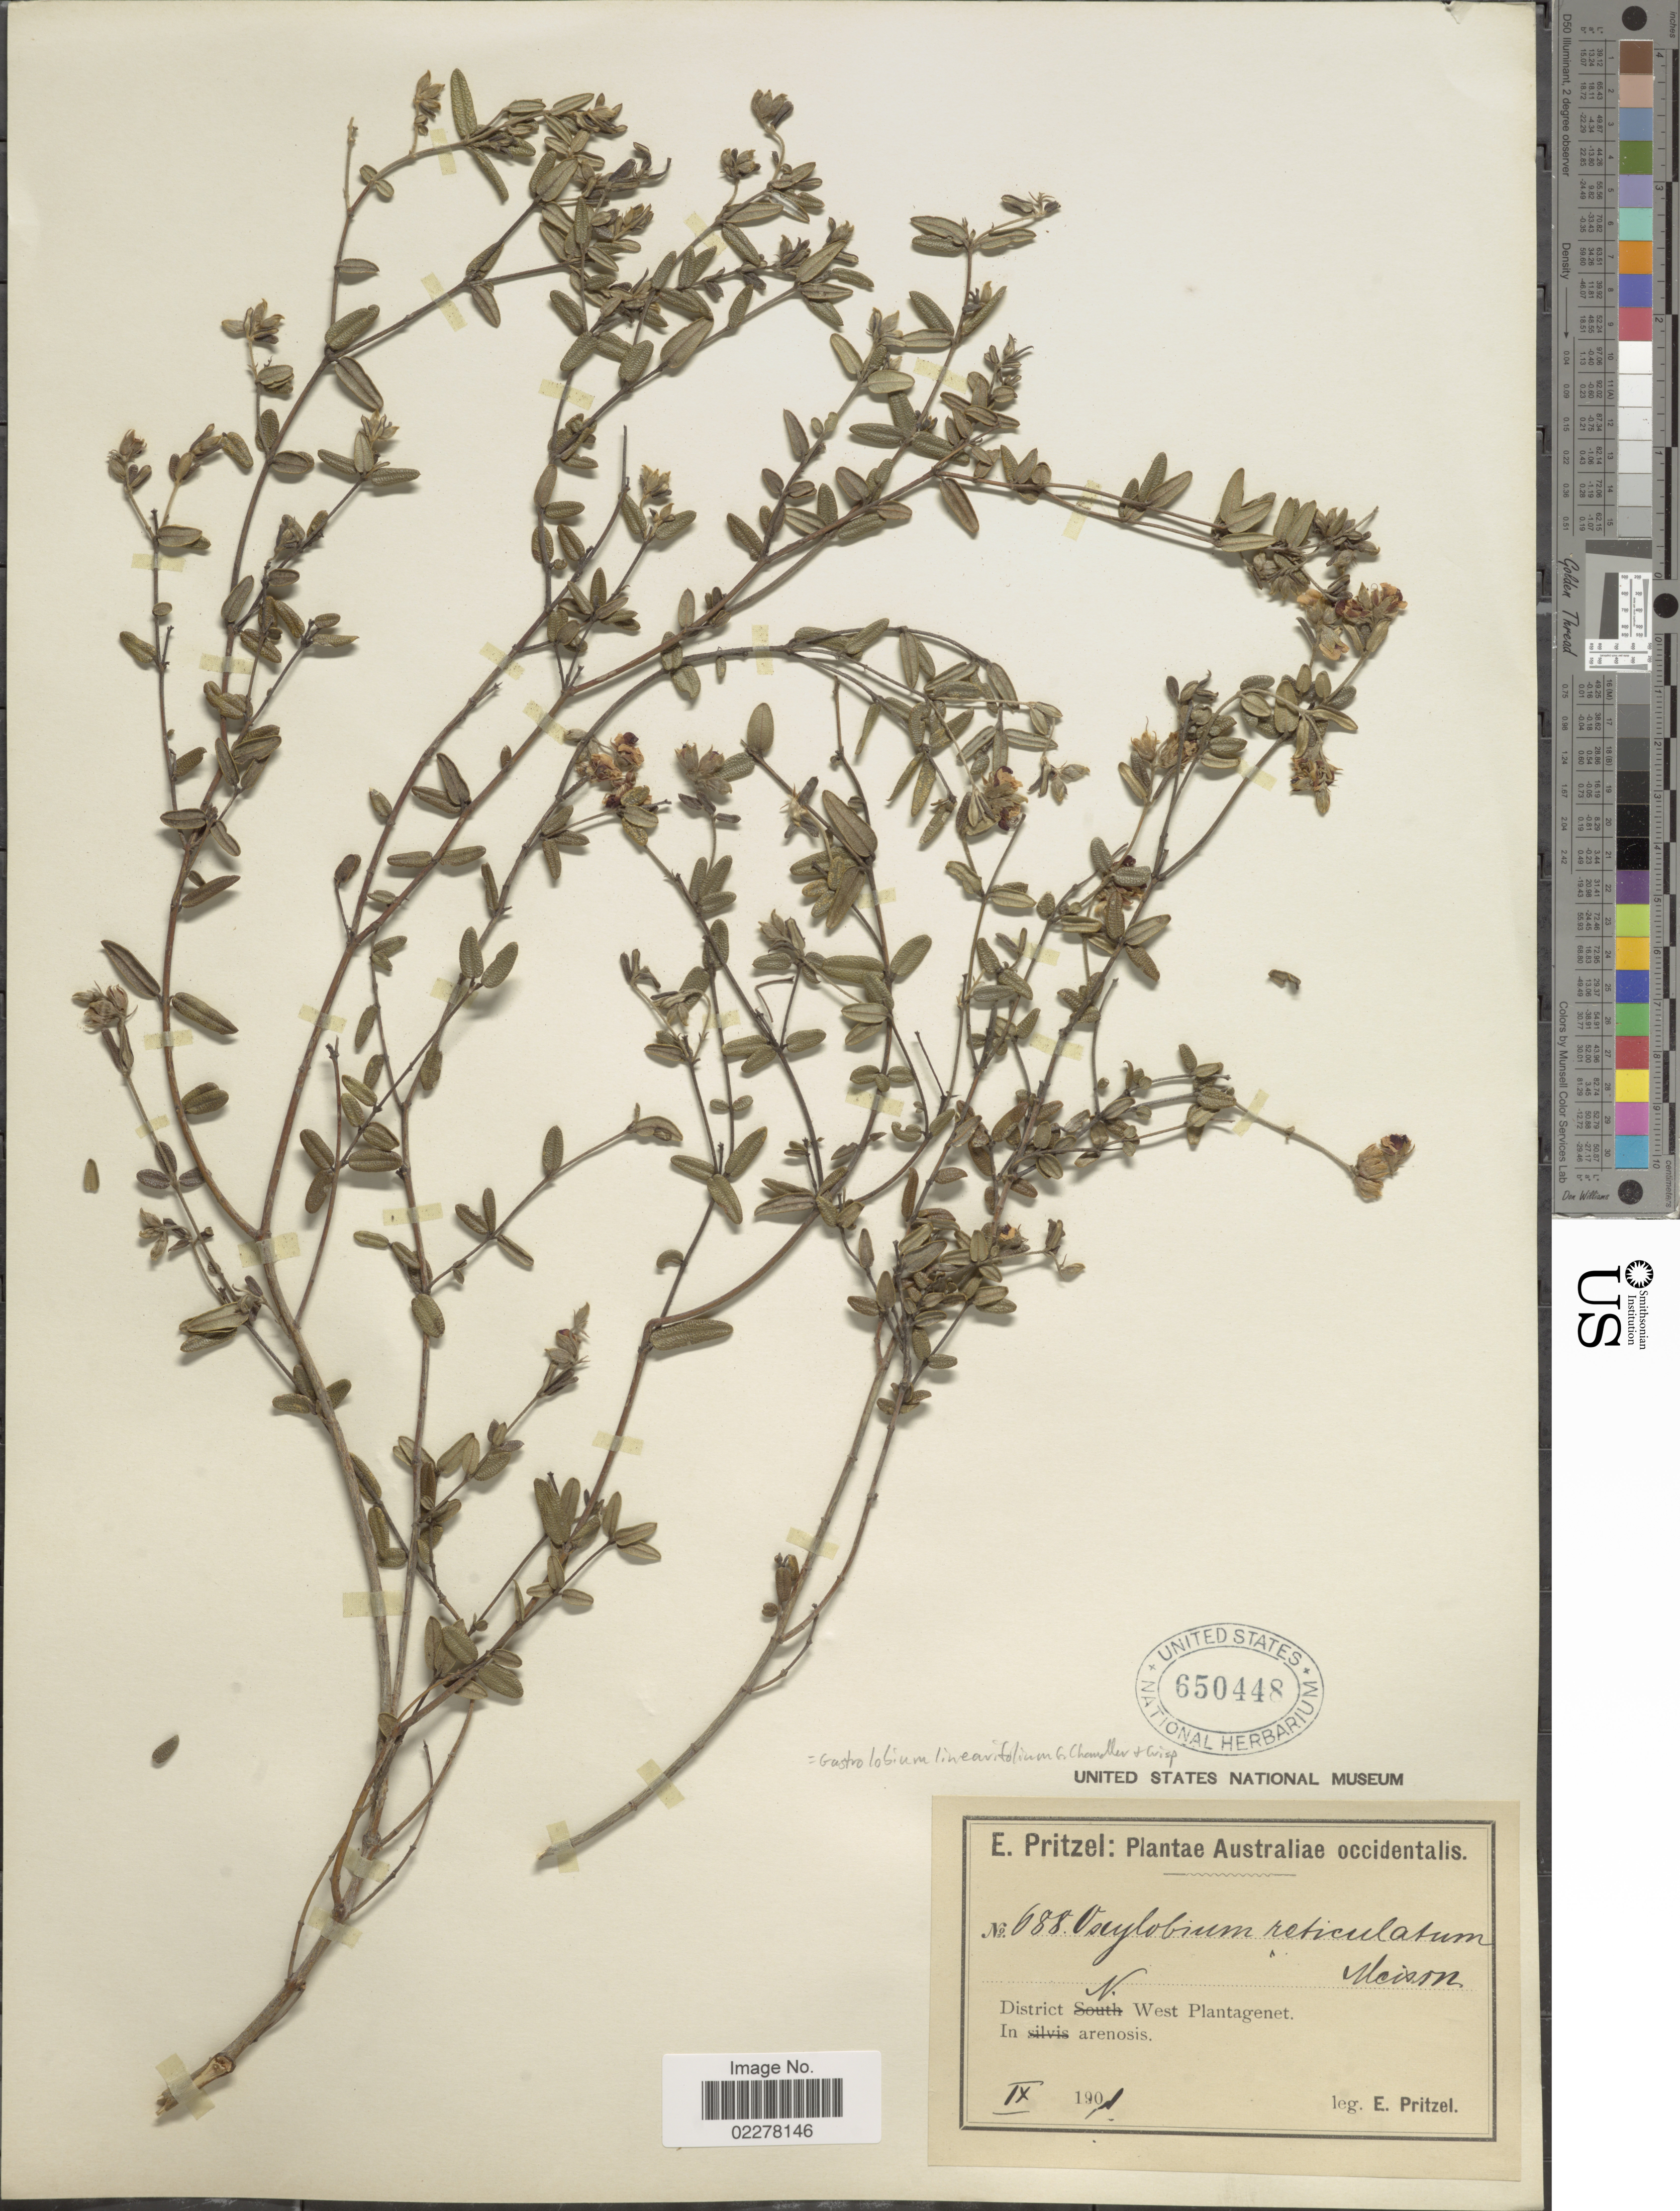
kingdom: Plantae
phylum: Tracheophyta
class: Magnoliopsida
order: Fabales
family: Fabaceae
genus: Gastrolobium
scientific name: Gastrolobium linearifolium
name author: G. Chandler & Crisp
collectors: E. G. Pritzel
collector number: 688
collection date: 1901-09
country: Australia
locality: Australiae occidentalis. District N. West Plantagenet.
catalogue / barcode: US 650448